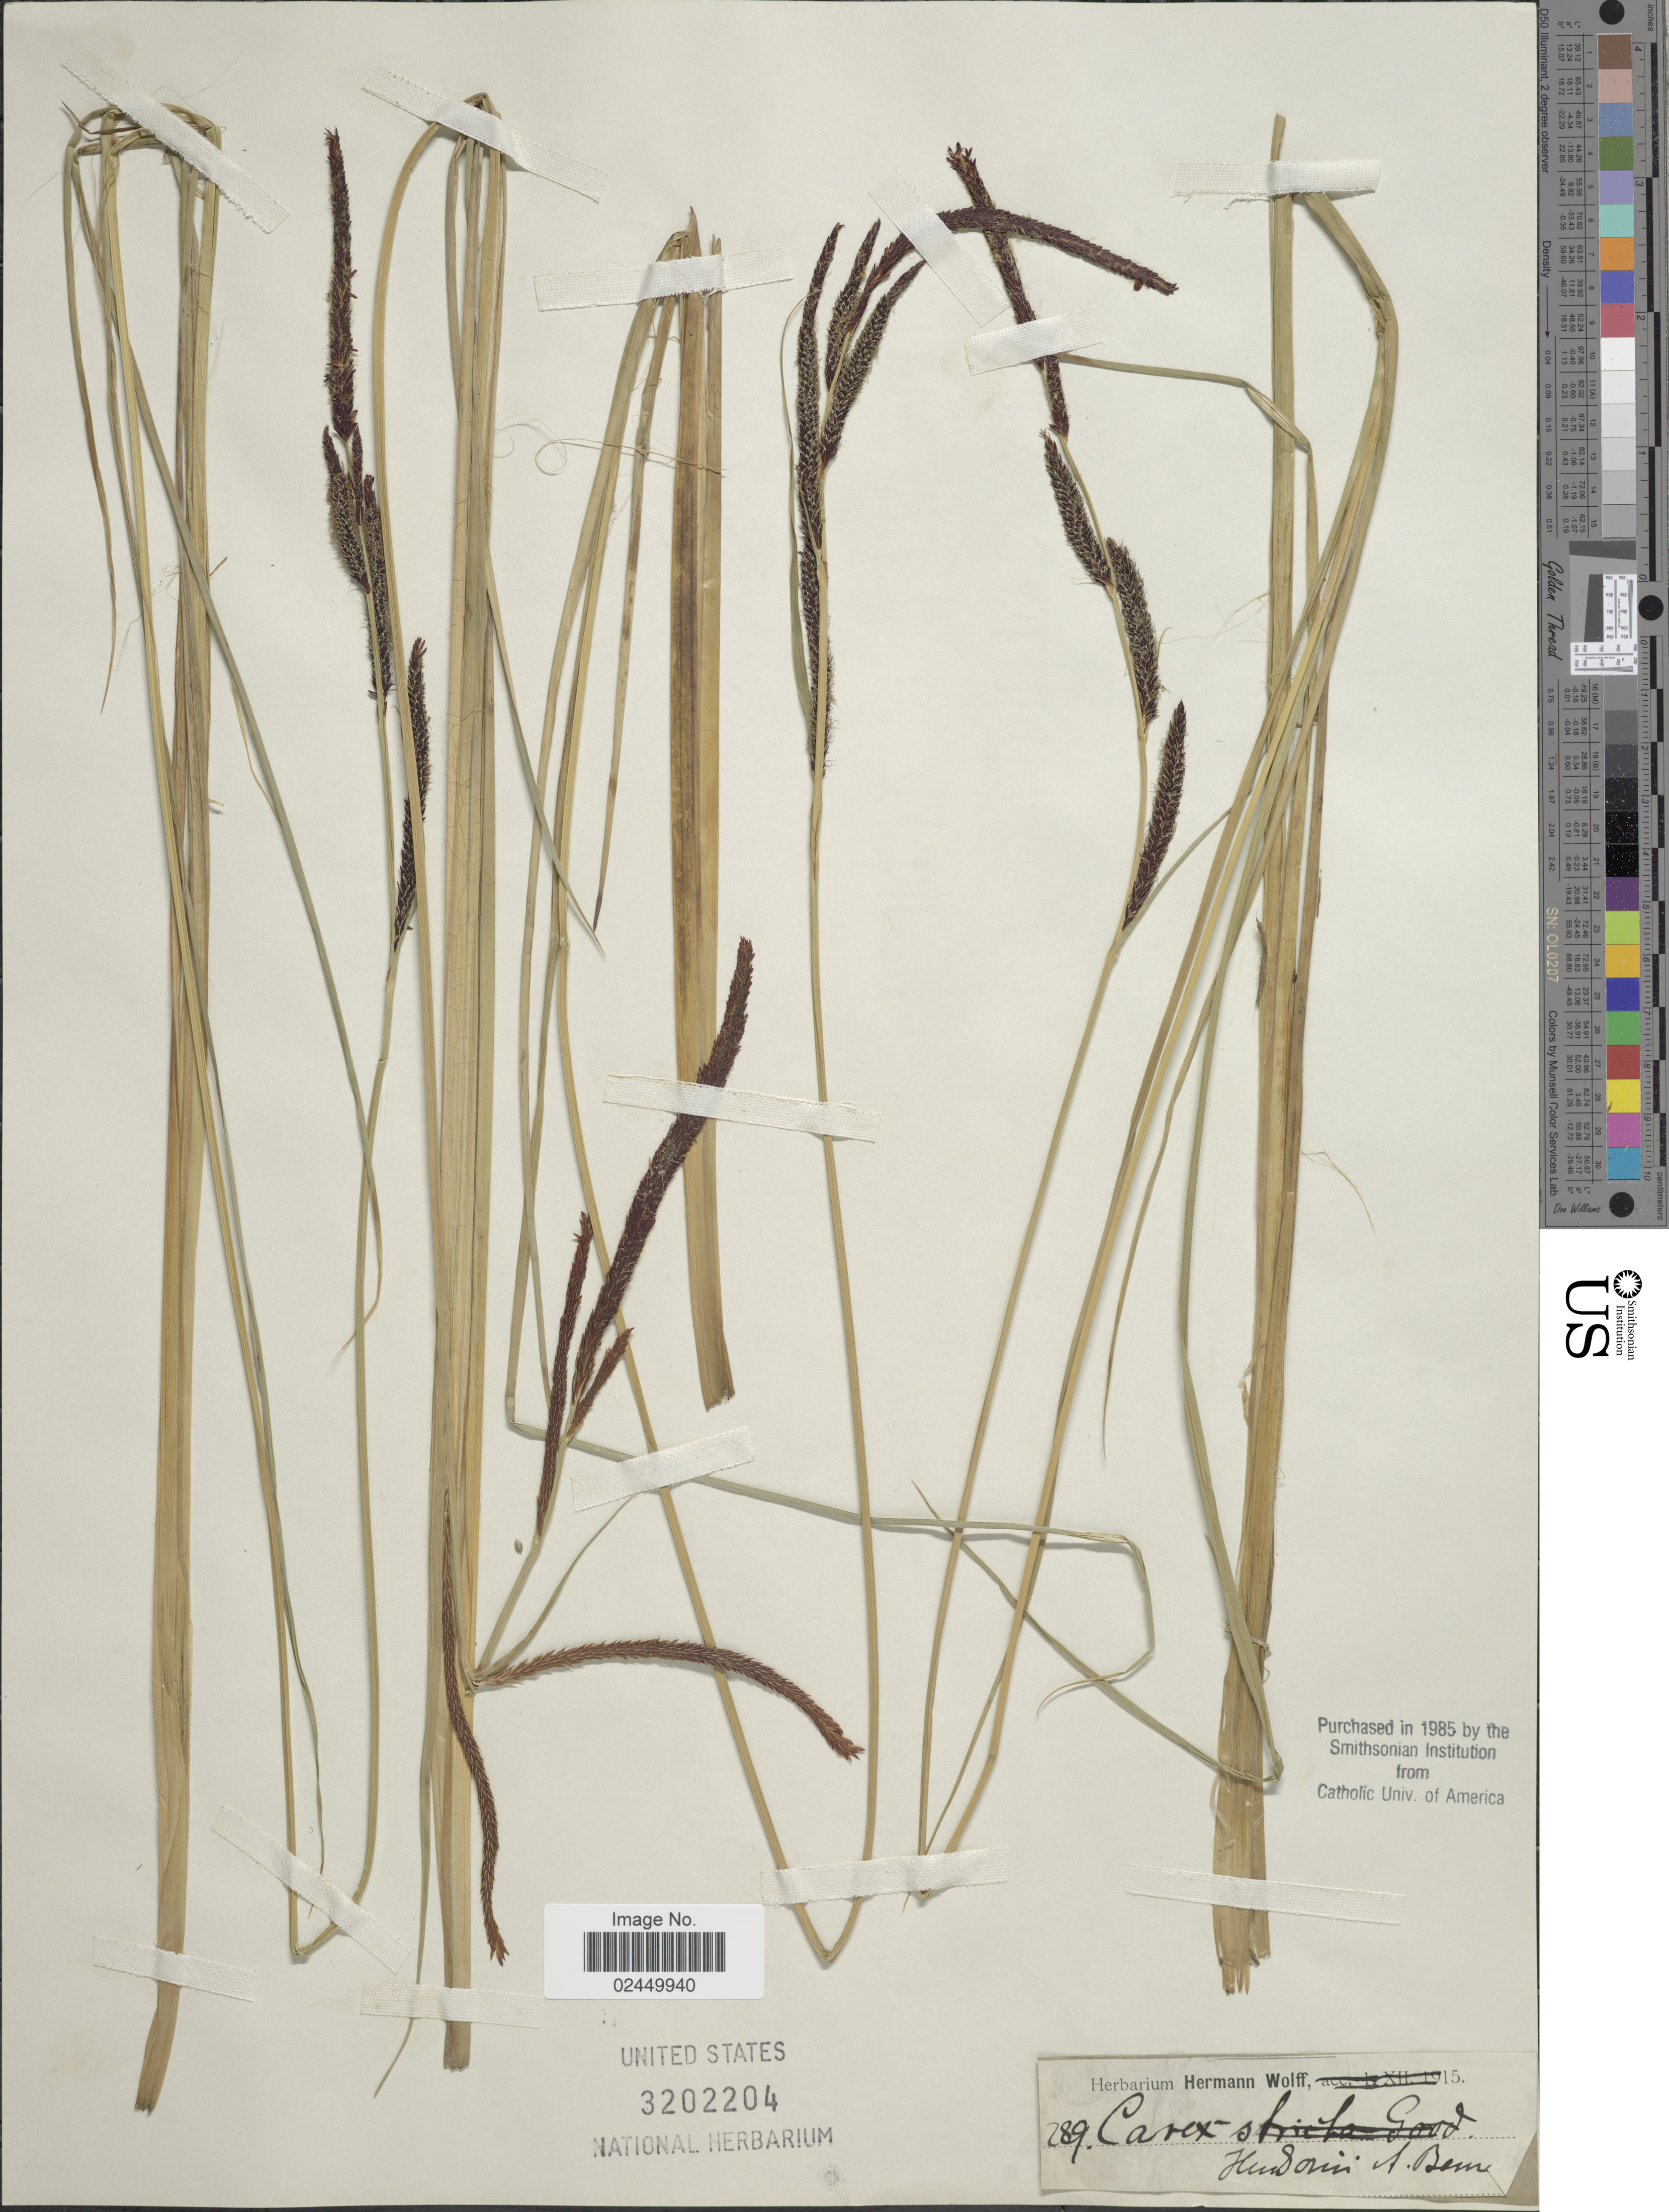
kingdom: Plantae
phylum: Tracheophyta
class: Liliopsida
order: Poales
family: Cyperaceae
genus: Carex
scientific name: Carex elata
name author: All.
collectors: Ex herb. Hermann Wolff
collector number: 289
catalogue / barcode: US 3202204